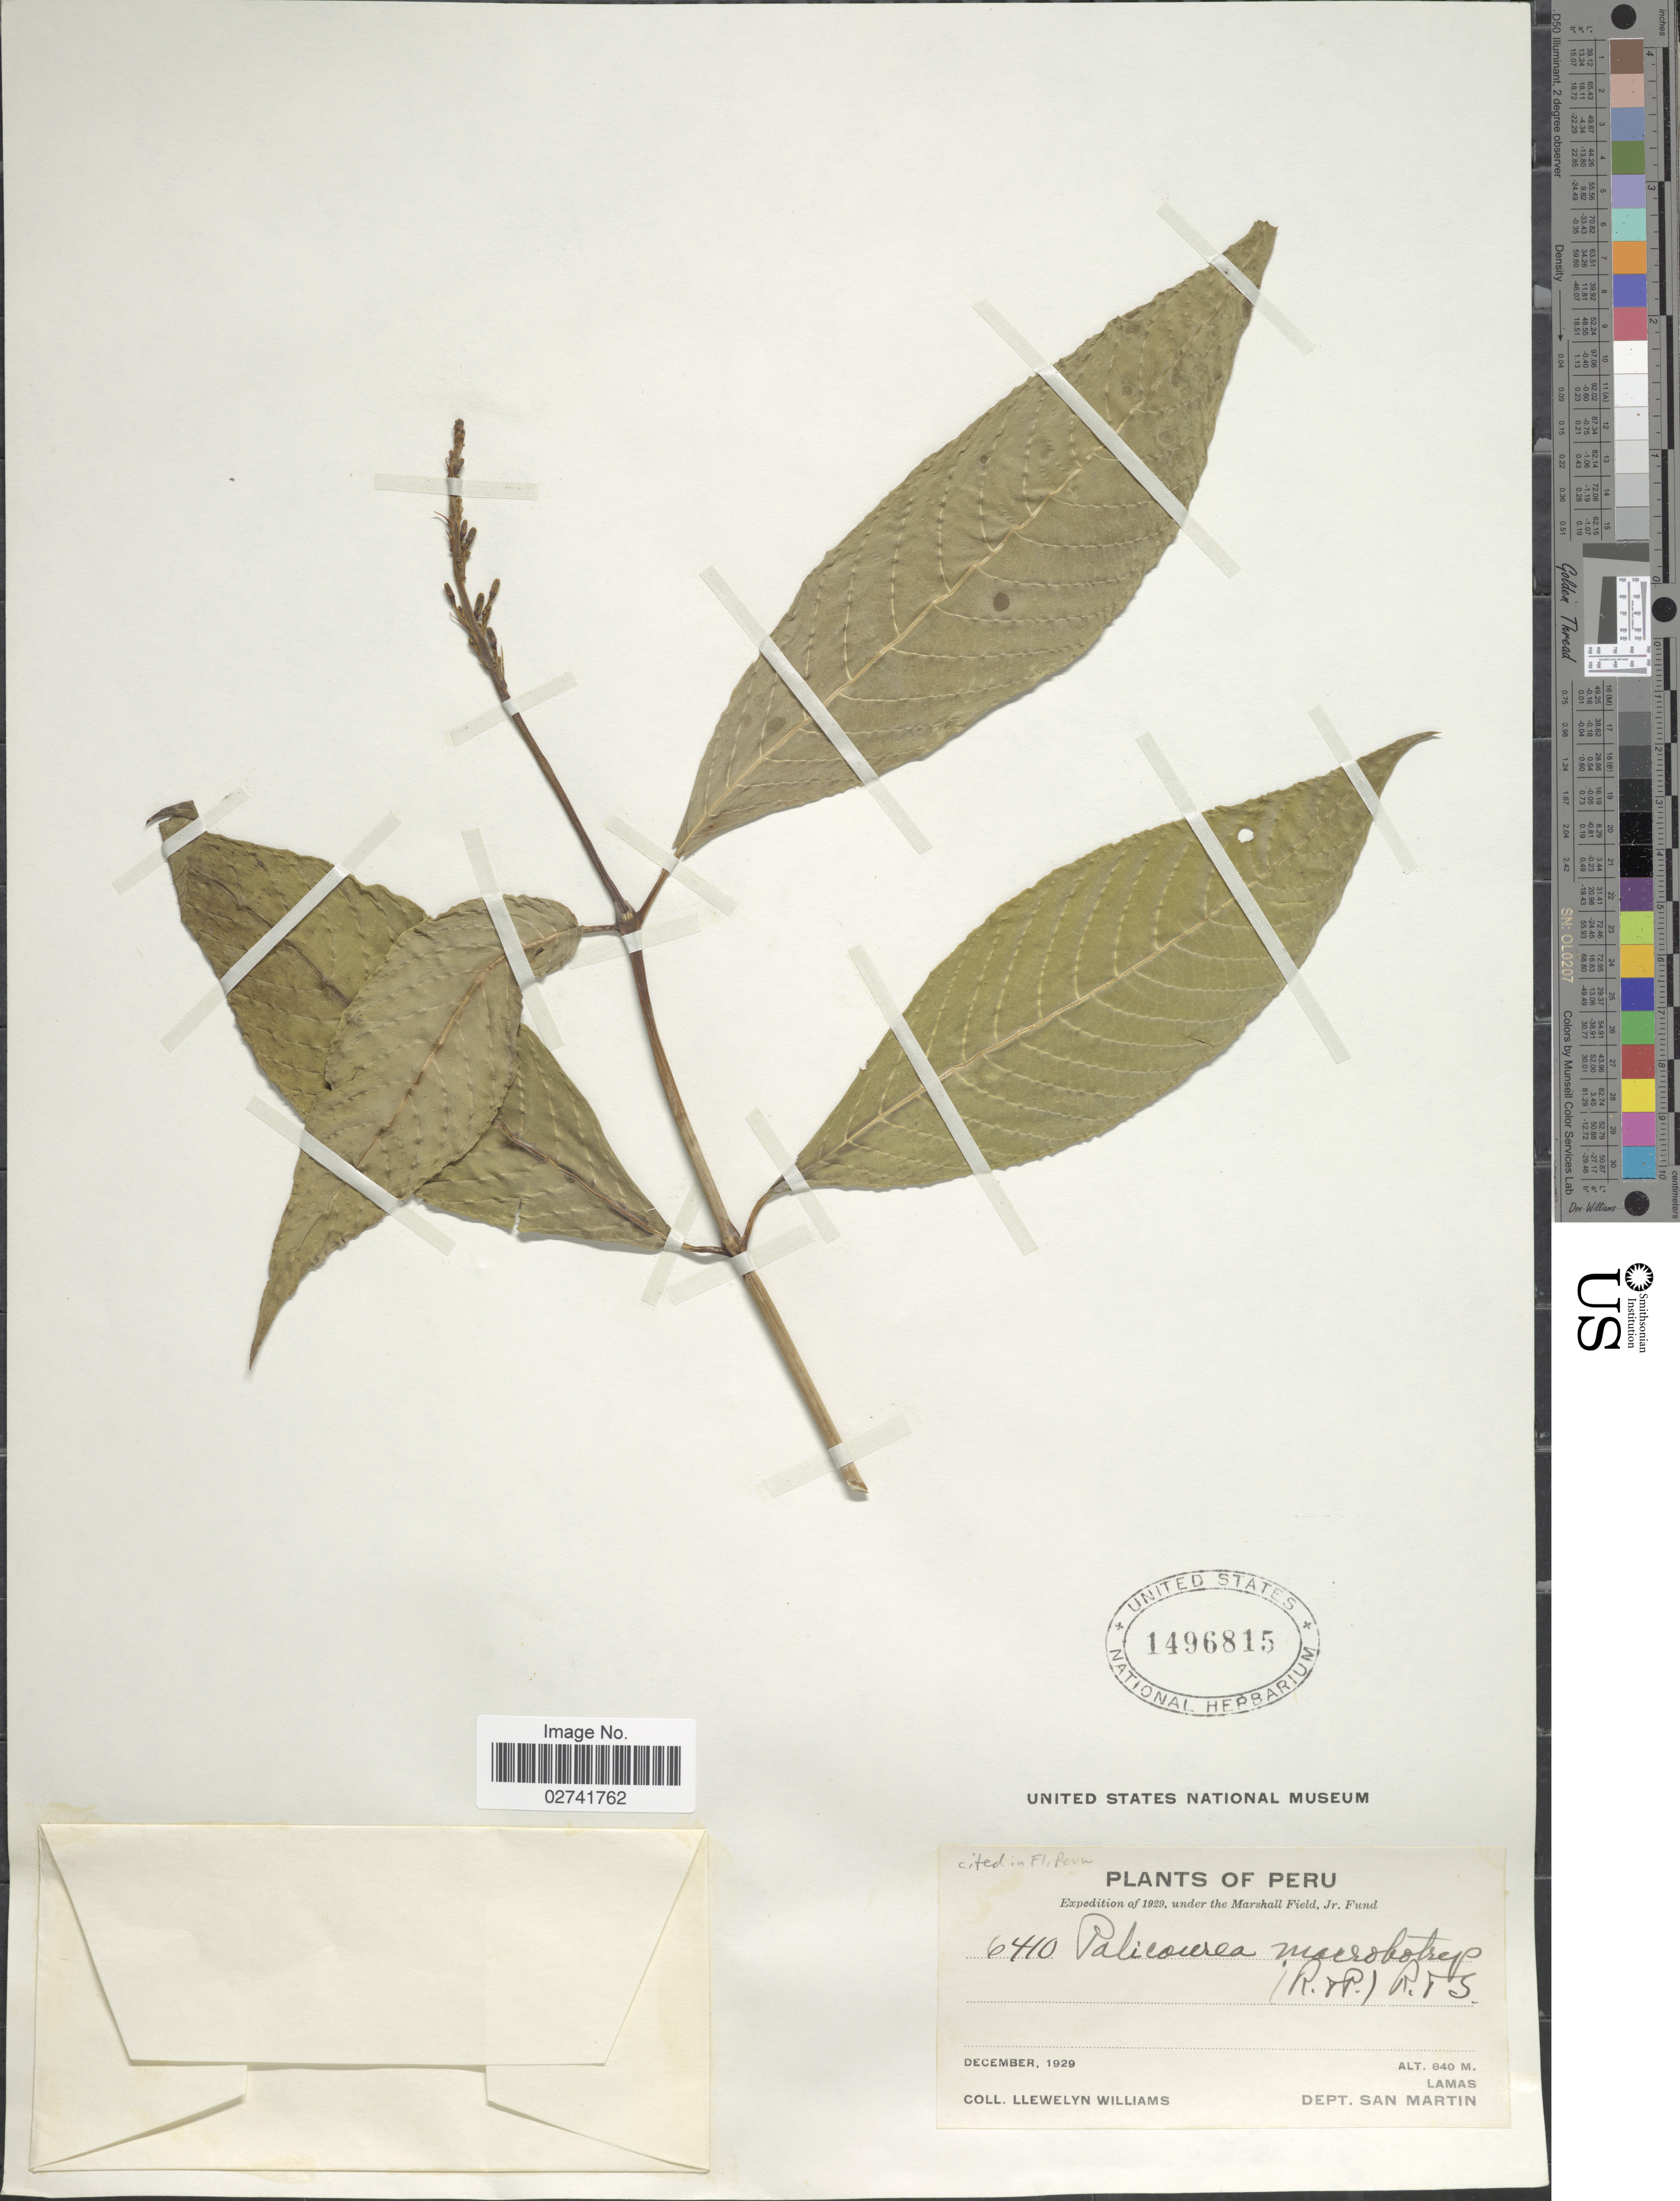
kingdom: Plantae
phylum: Tracheophyta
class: Magnoliopsida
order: Gentianales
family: Rubiaceae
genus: Palicourea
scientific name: Palicourea macrobotrys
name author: (Ruiz & Pav.) Schult.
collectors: Ll. Williams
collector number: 6410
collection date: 1929-12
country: Peru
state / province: San Martín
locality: Lamas. Dept. San Martin.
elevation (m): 840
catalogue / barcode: US 1496815